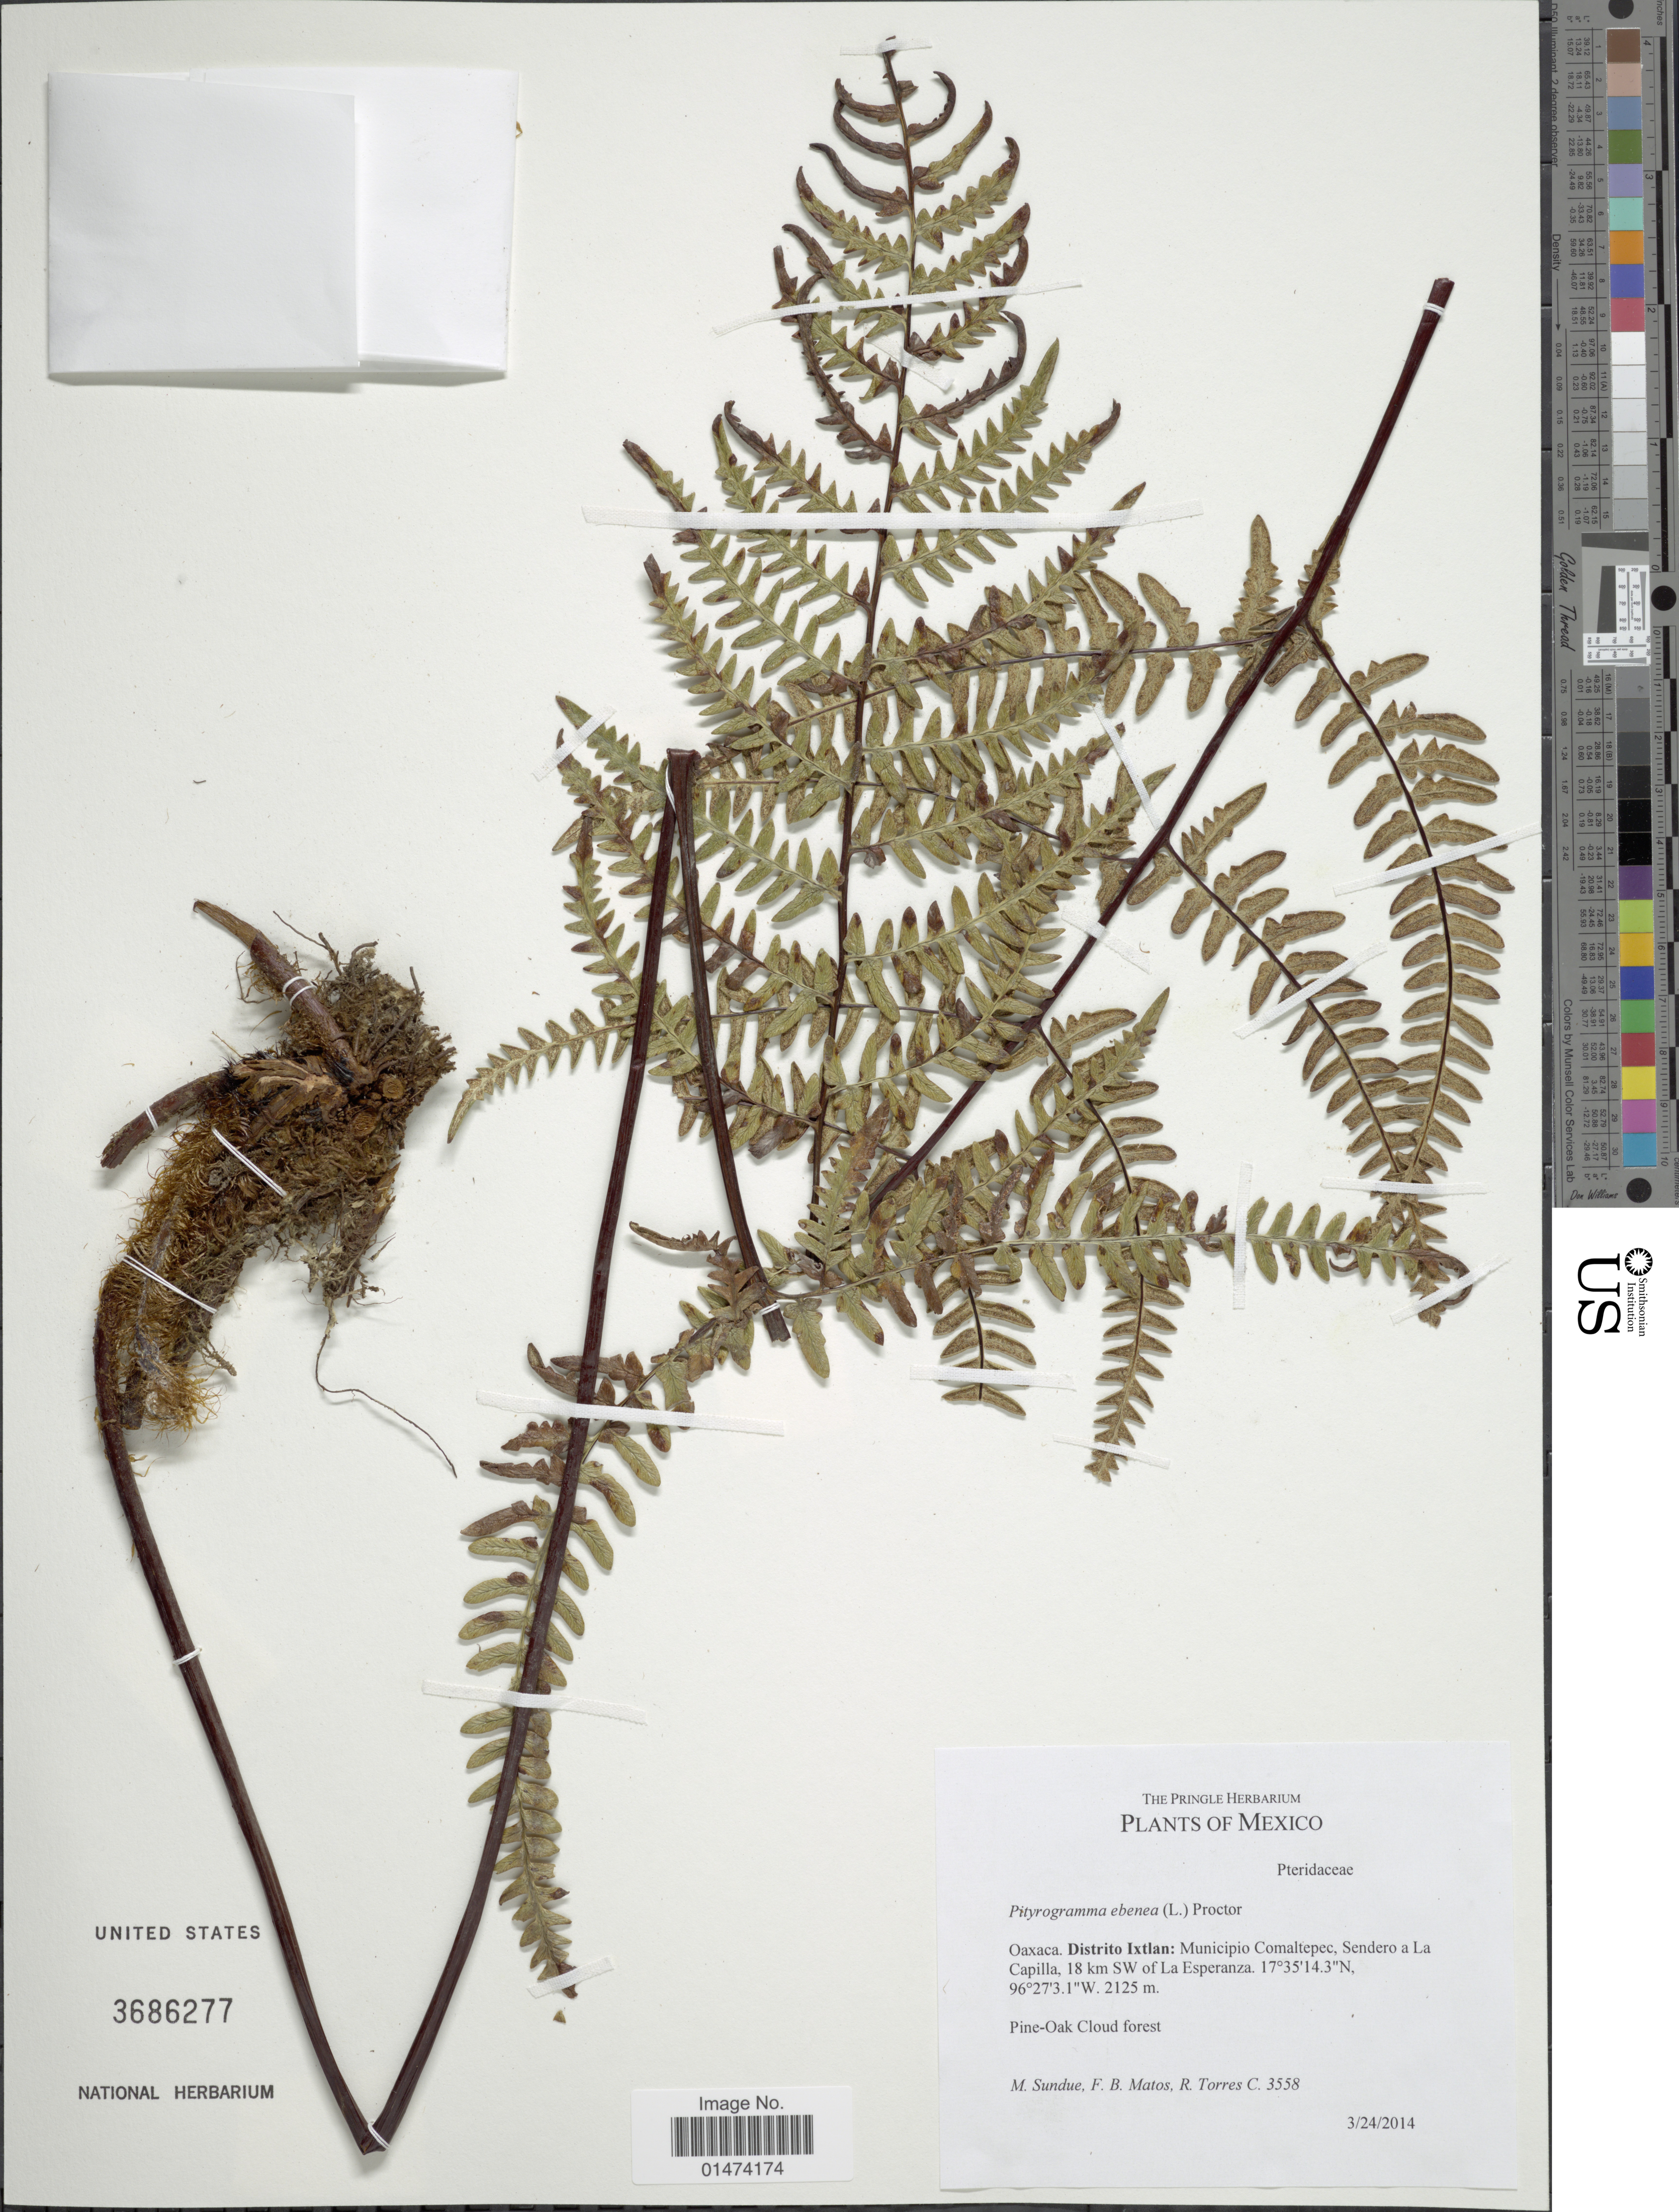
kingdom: Plantae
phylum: Tracheophyta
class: Polypodiopsida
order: Polypodiales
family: Pteridaceae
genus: Pityrogramma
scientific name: Pityrogramma tartarea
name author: (Cav.) Maxon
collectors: M. Sundue, F. Matos & R. Torres C.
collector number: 3558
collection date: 2014-03-24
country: Mexico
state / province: Oaxaca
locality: Distrito Ixtlan: Municipio Comaltepec, Sendero a la Capilla, 18 km SW of La Esperanza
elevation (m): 2125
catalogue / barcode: US 3686277